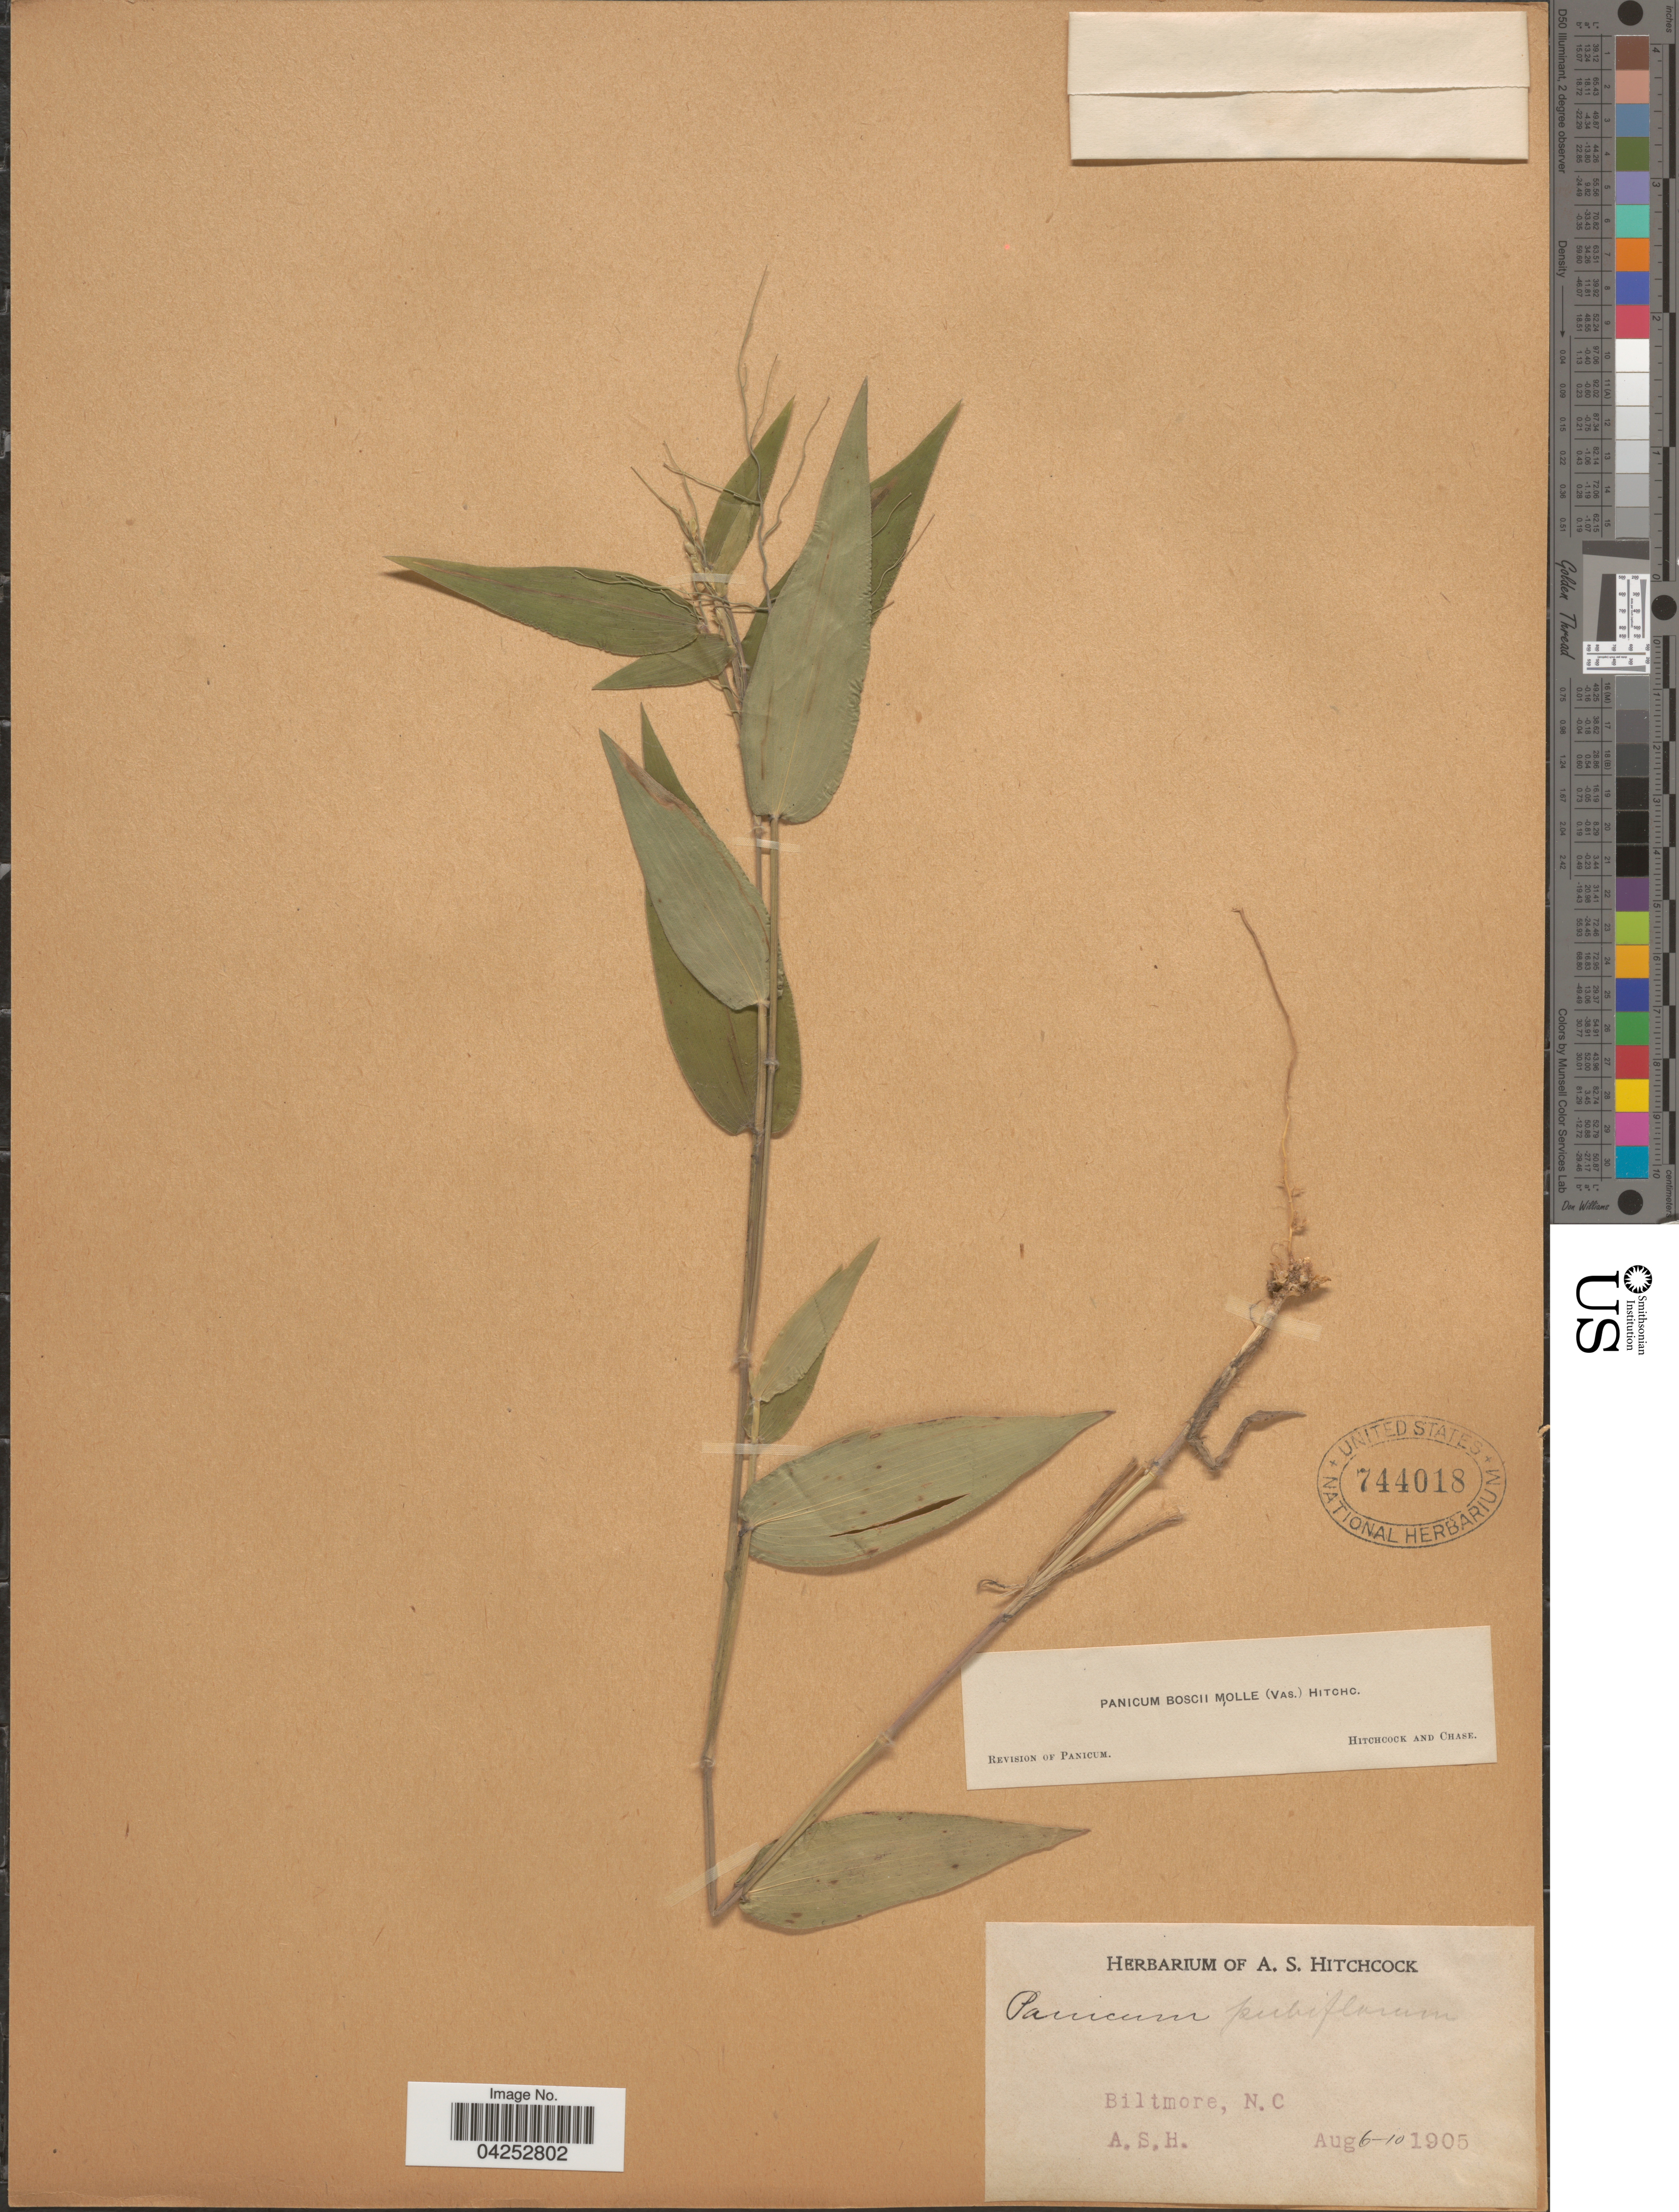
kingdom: Plantae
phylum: Tracheophyta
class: Liliopsida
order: Poales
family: Poaceae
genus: Dichanthelium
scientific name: Dichanthelium boscii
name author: (Poir.) Gould & C.A. Clark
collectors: A. S. Hitchcock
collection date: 1905-08-06/1905-08-10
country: United States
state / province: North Carolina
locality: Biltmore.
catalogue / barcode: US 744018